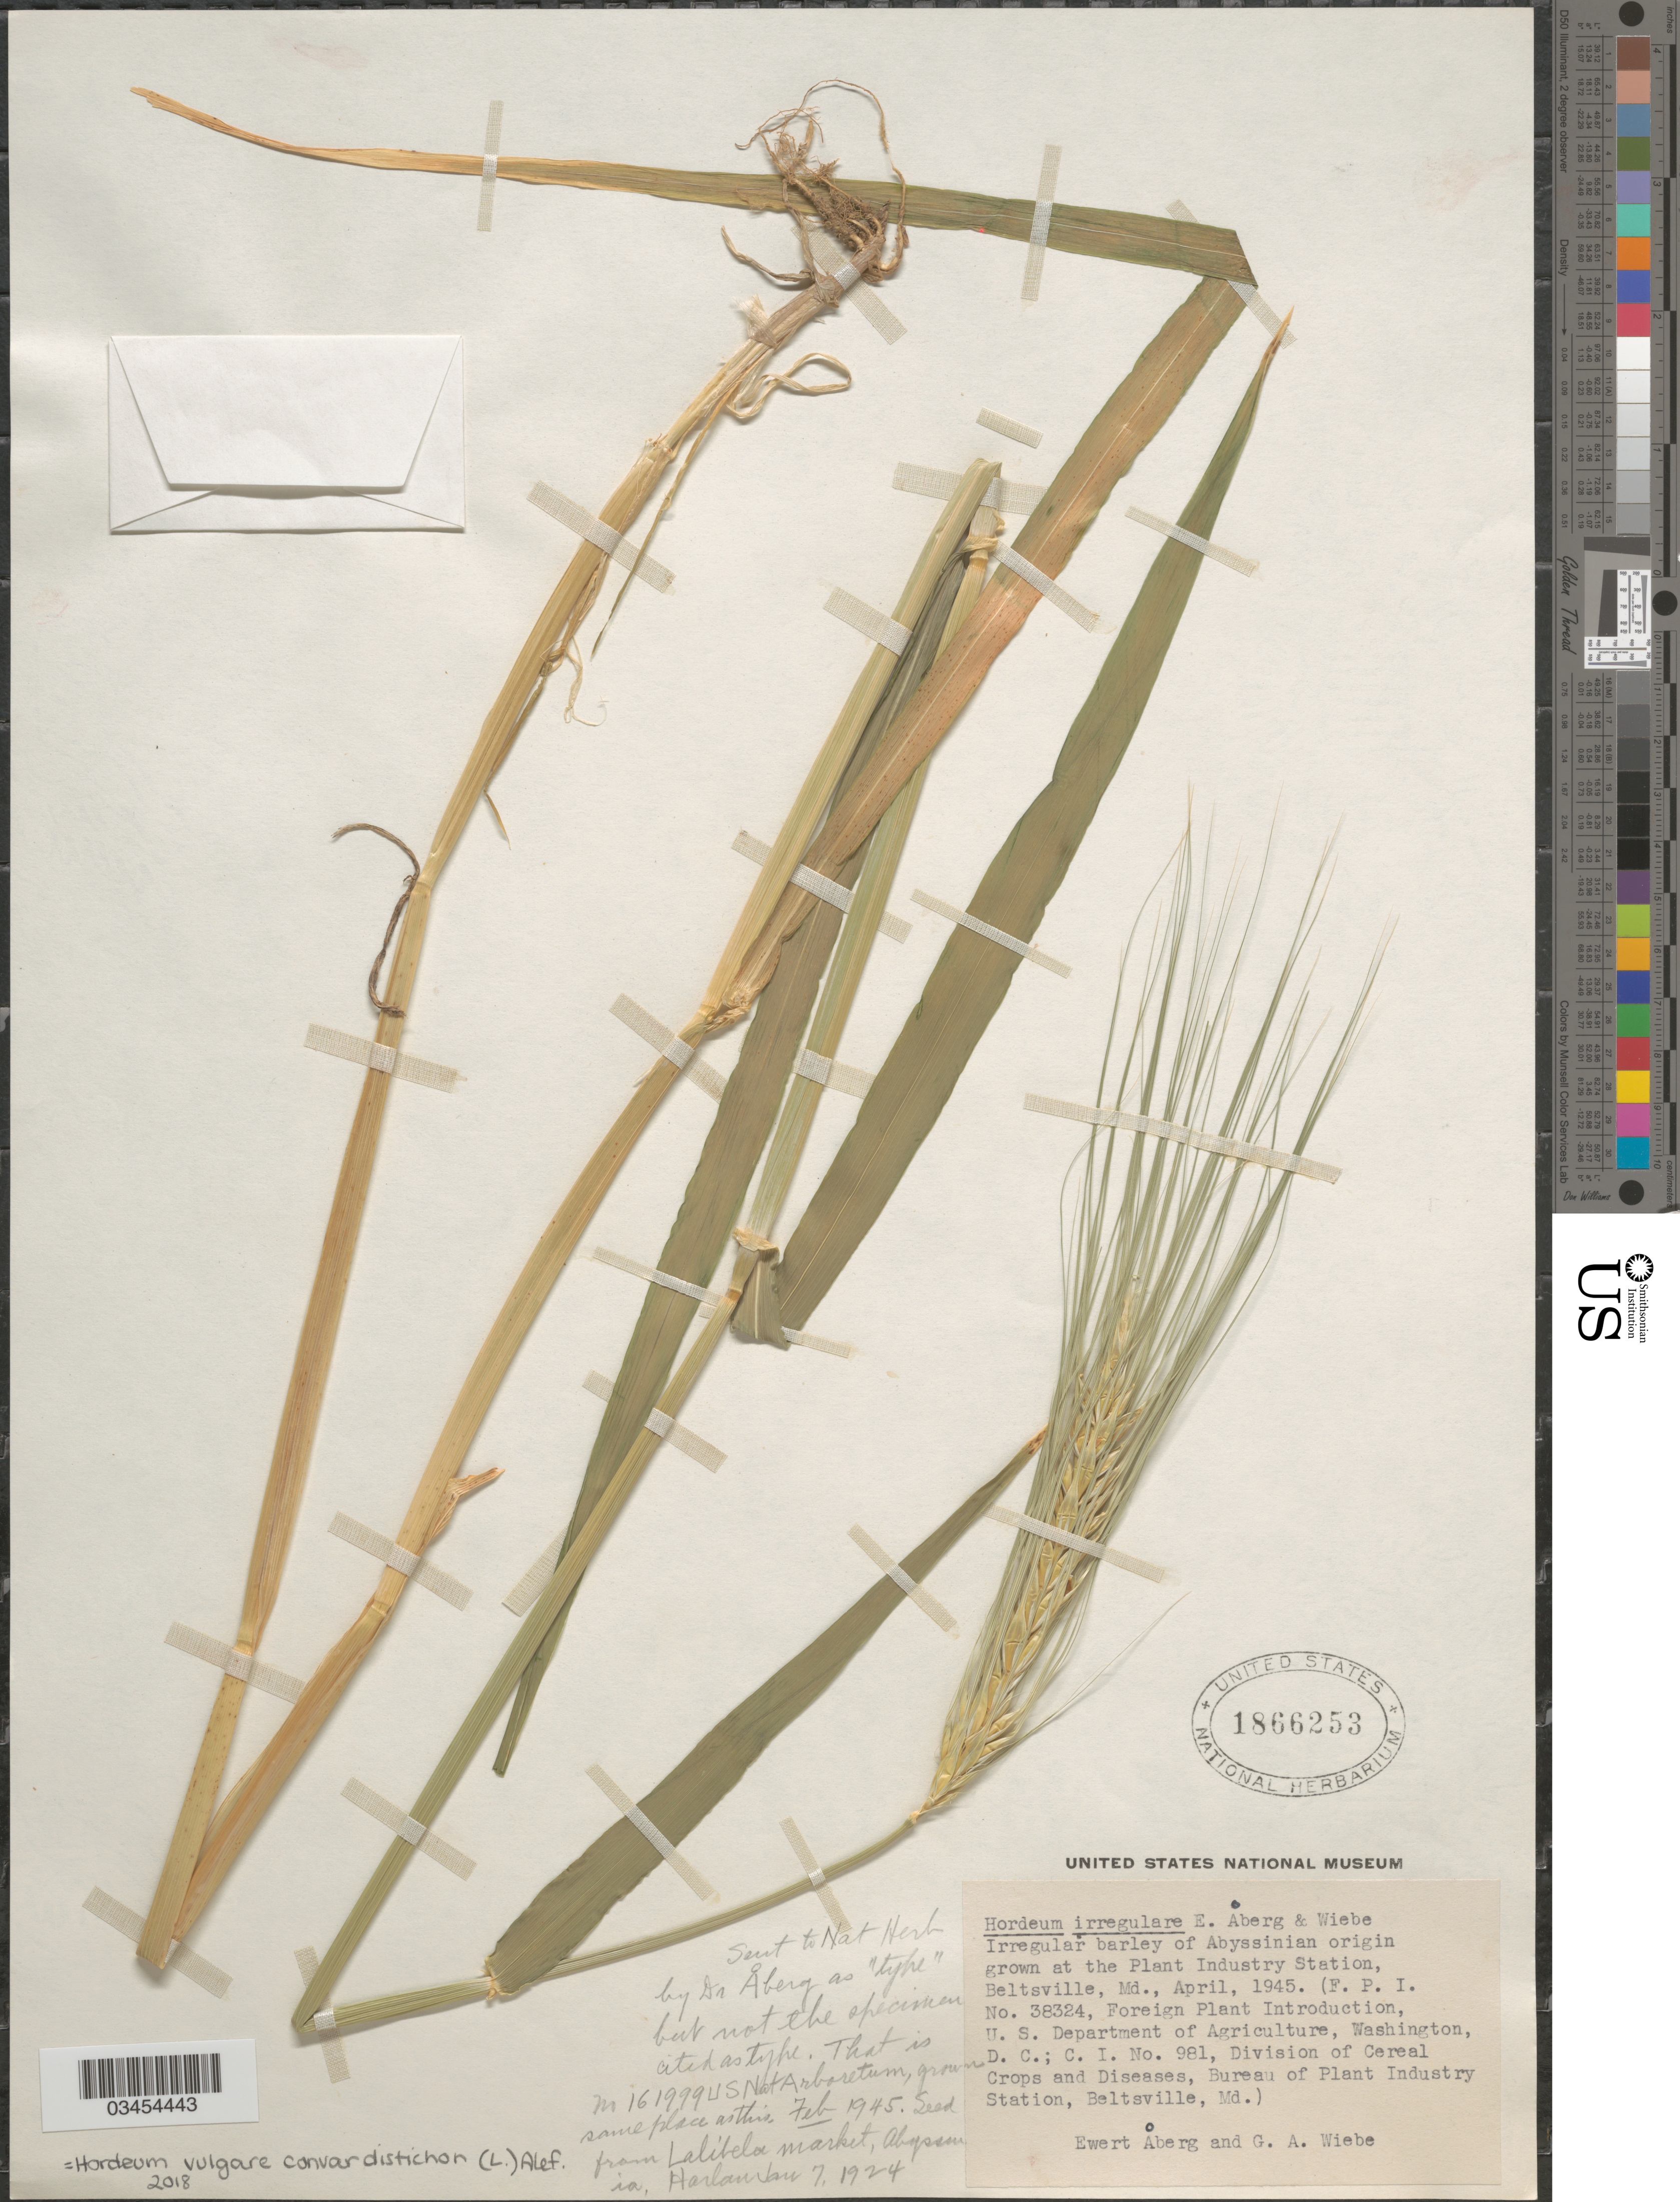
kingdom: Plantae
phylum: Tracheophyta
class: Liliopsida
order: Poales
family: Poaceae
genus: Hordeum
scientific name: Hordeum vulgare convar distichon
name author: (L.) Alef.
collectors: E. Åberg & G. Wiebe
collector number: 38324?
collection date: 1945-04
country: United States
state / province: Maryland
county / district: Prince George's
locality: The Plant Industry Station, Beltsville.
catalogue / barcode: US 1866253